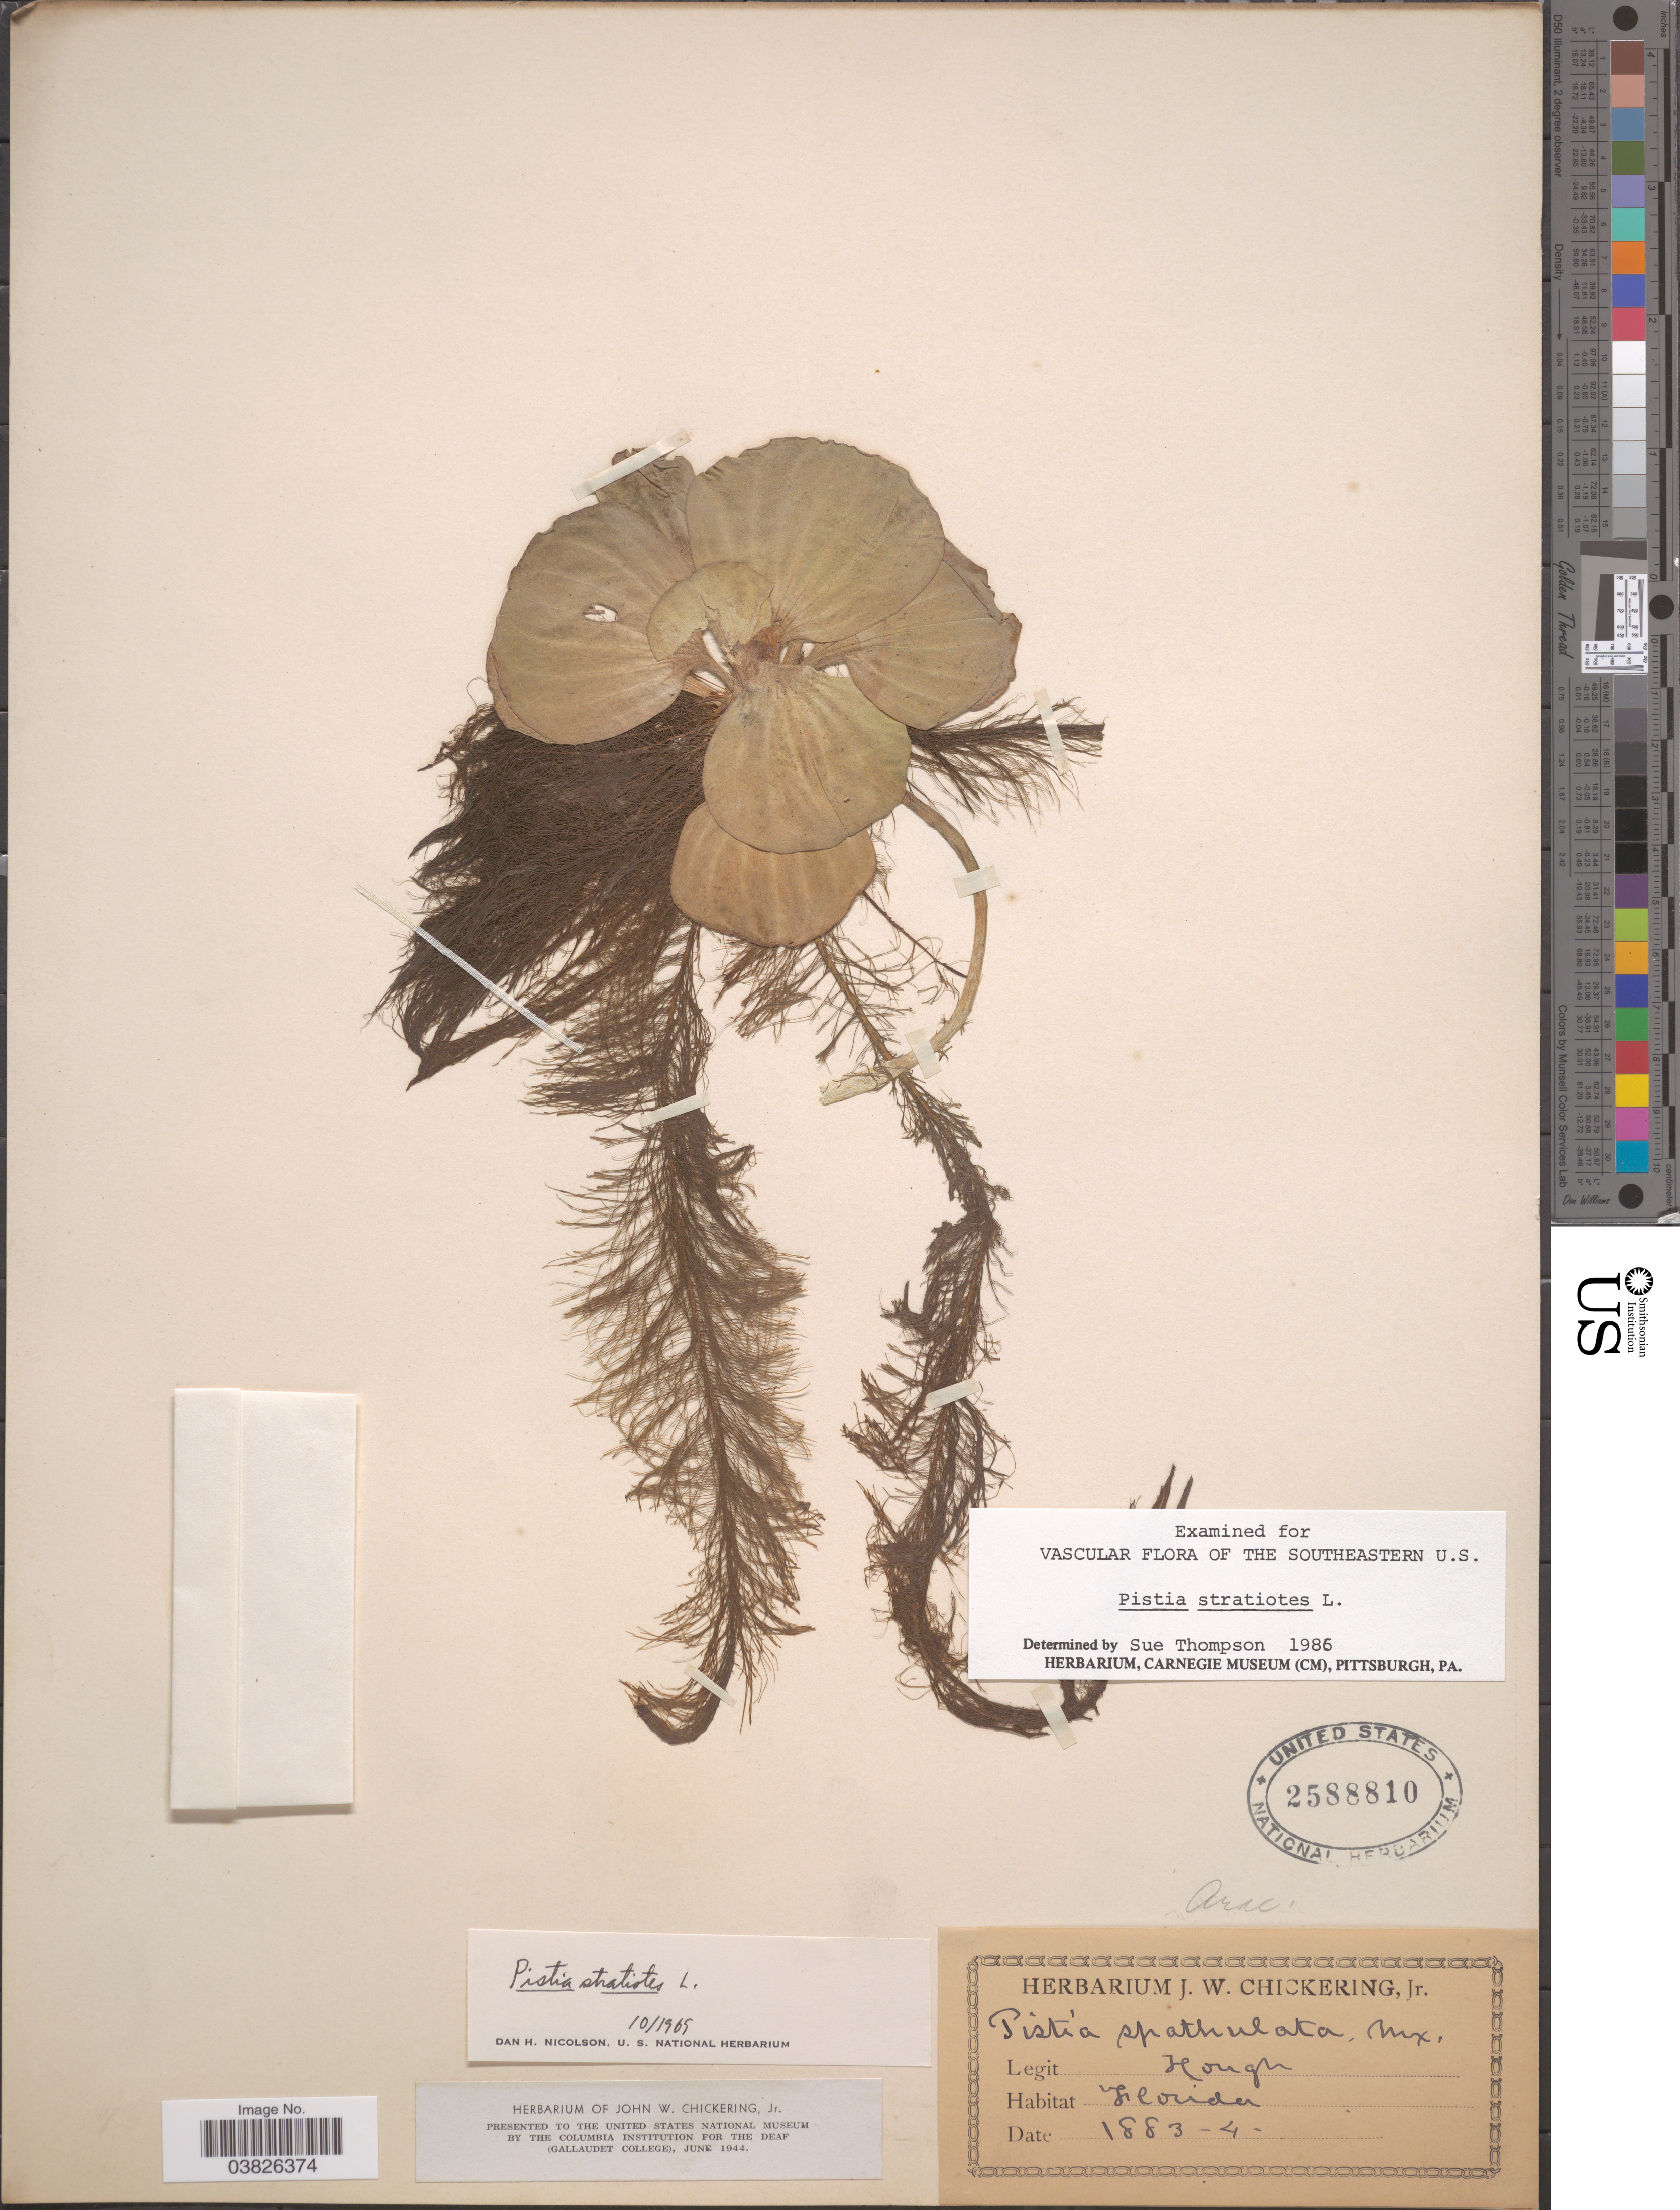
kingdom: Plantae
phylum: Tracheophyta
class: Liliopsida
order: Alismatales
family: Araceae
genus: Pistia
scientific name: Pistia stratiotes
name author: L.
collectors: Hough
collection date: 1883-04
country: United States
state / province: Florida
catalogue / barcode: US 2588810